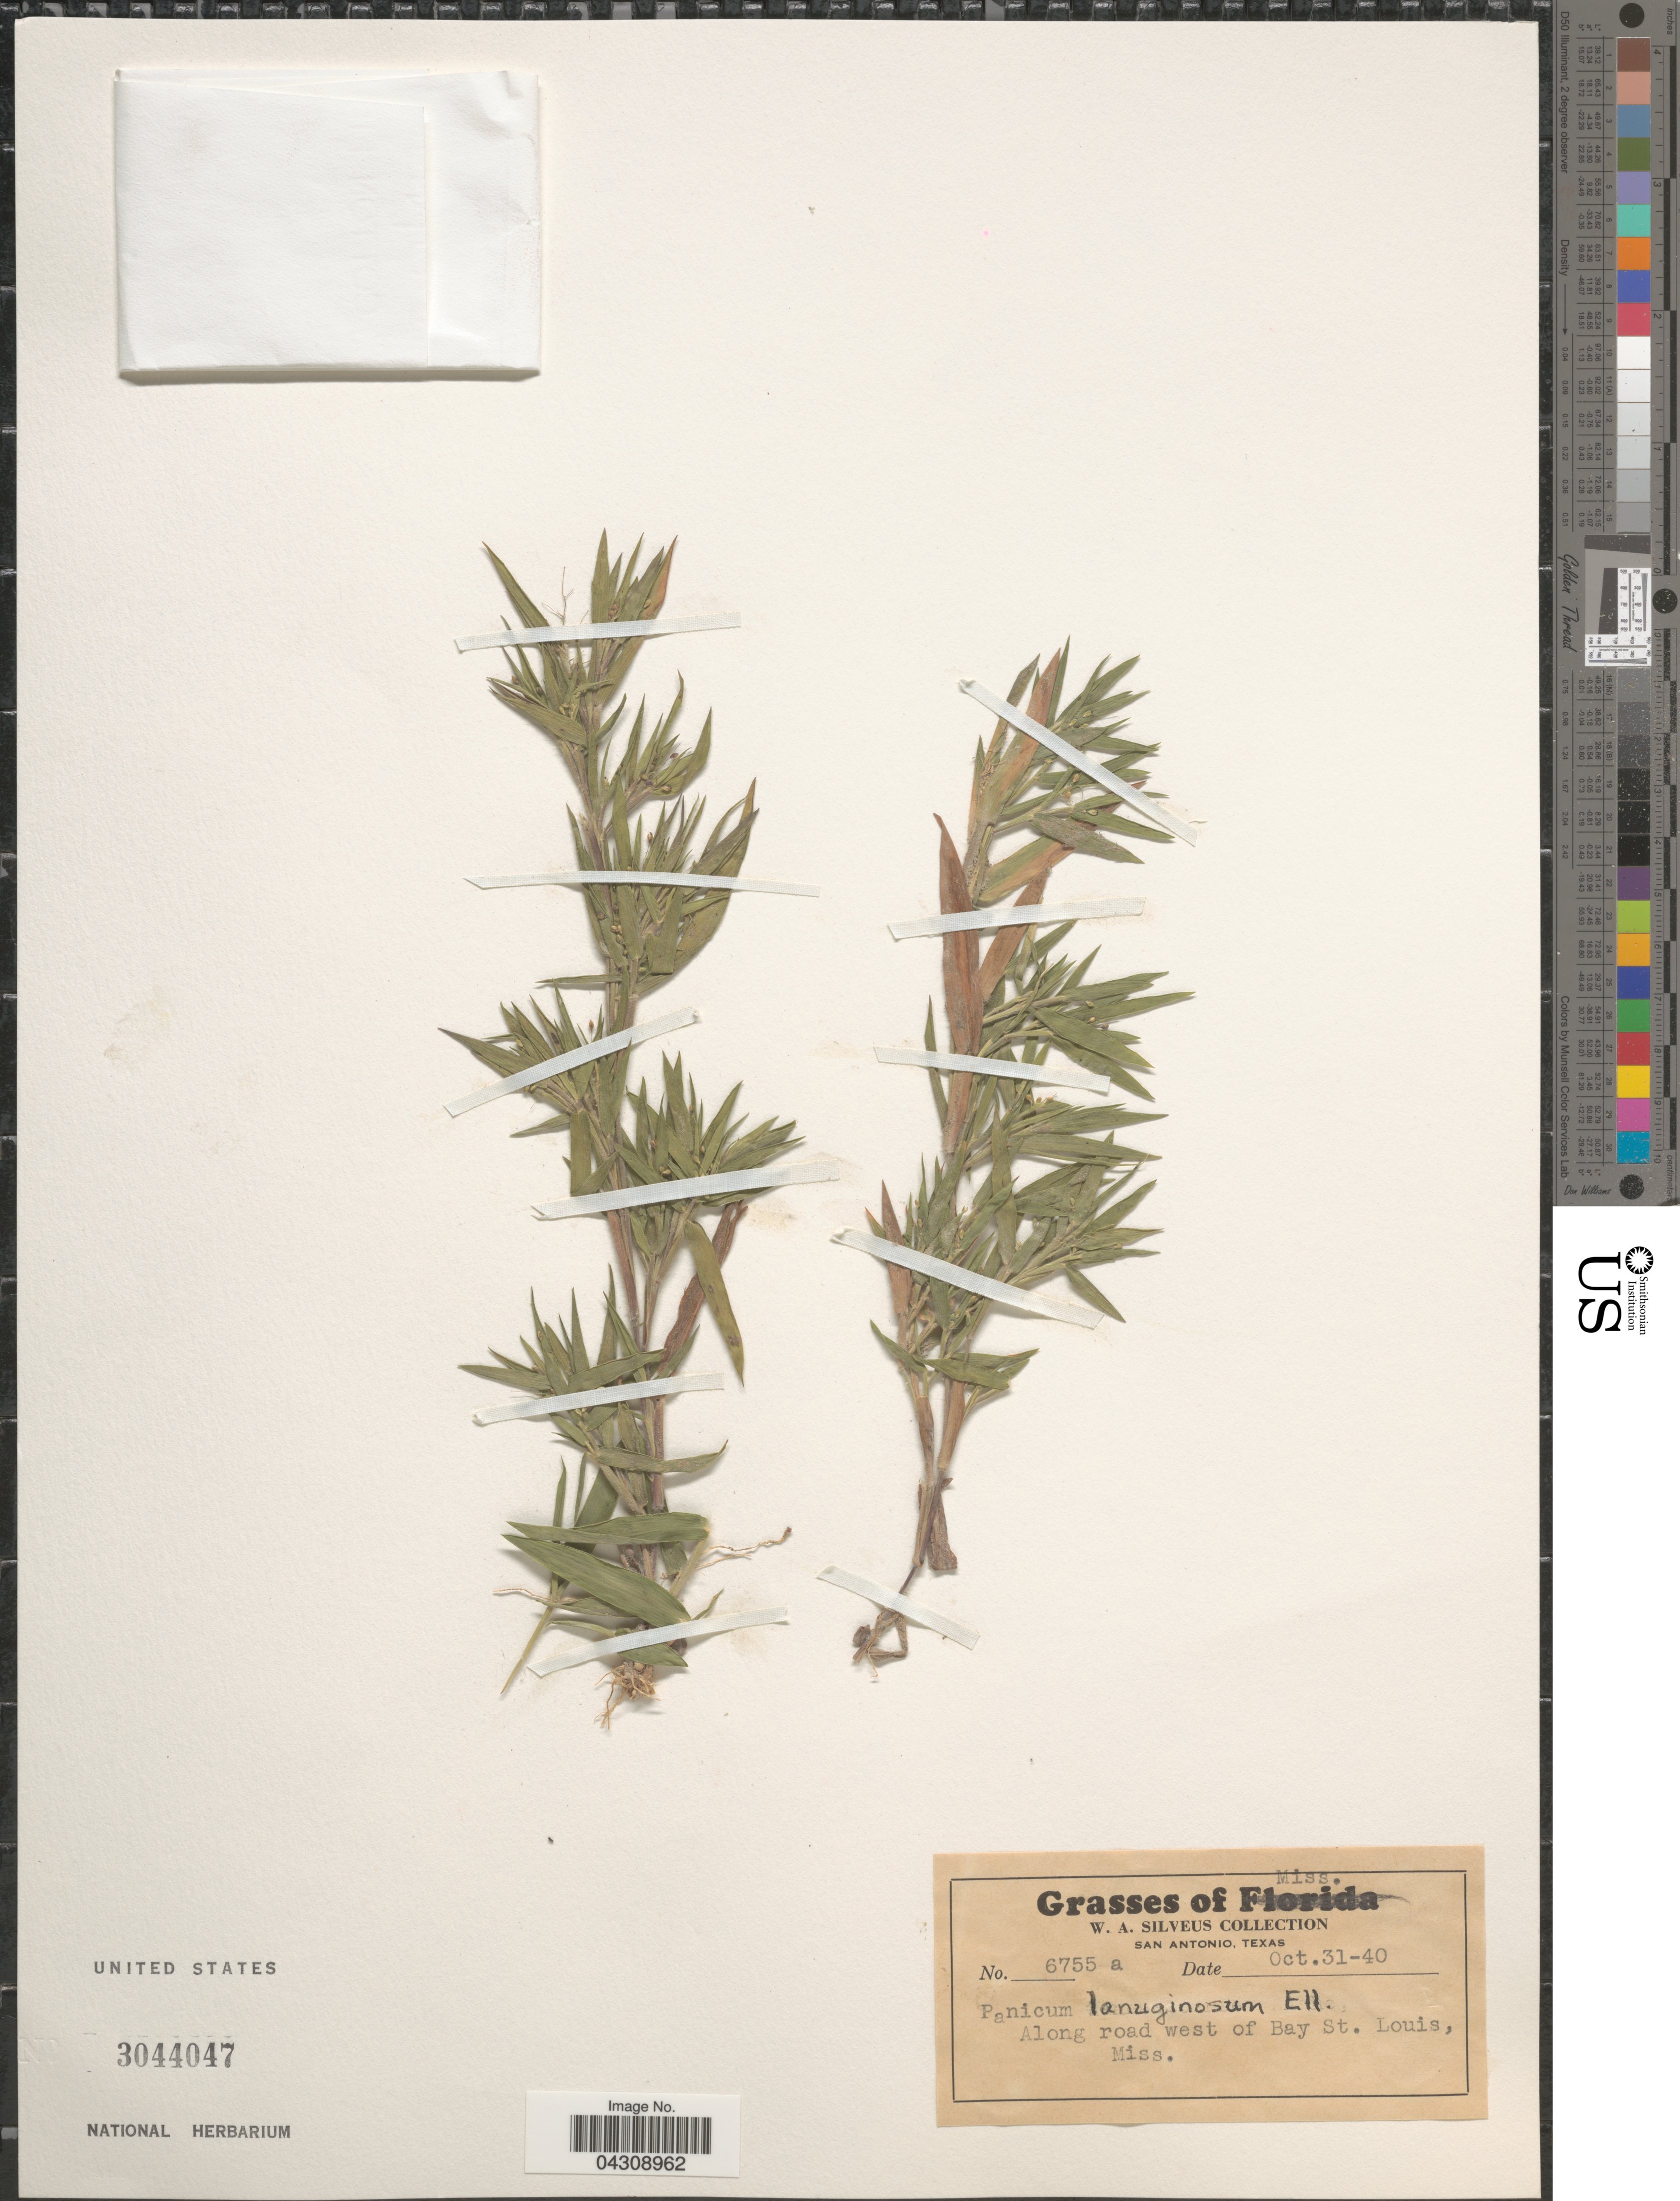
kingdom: Plantae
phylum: Tracheophyta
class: Liliopsida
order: Poales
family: Poaceae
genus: Dichanthelium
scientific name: Dichanthelium acuminatum var. acuminatum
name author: (Sw.) Gould & C.A. Clark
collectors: W. Silveus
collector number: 6755a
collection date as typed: Transcribed d/m/y: 31/10/40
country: United States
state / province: Mississippi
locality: Along road west of Bay St. Louis.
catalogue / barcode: US 3044047